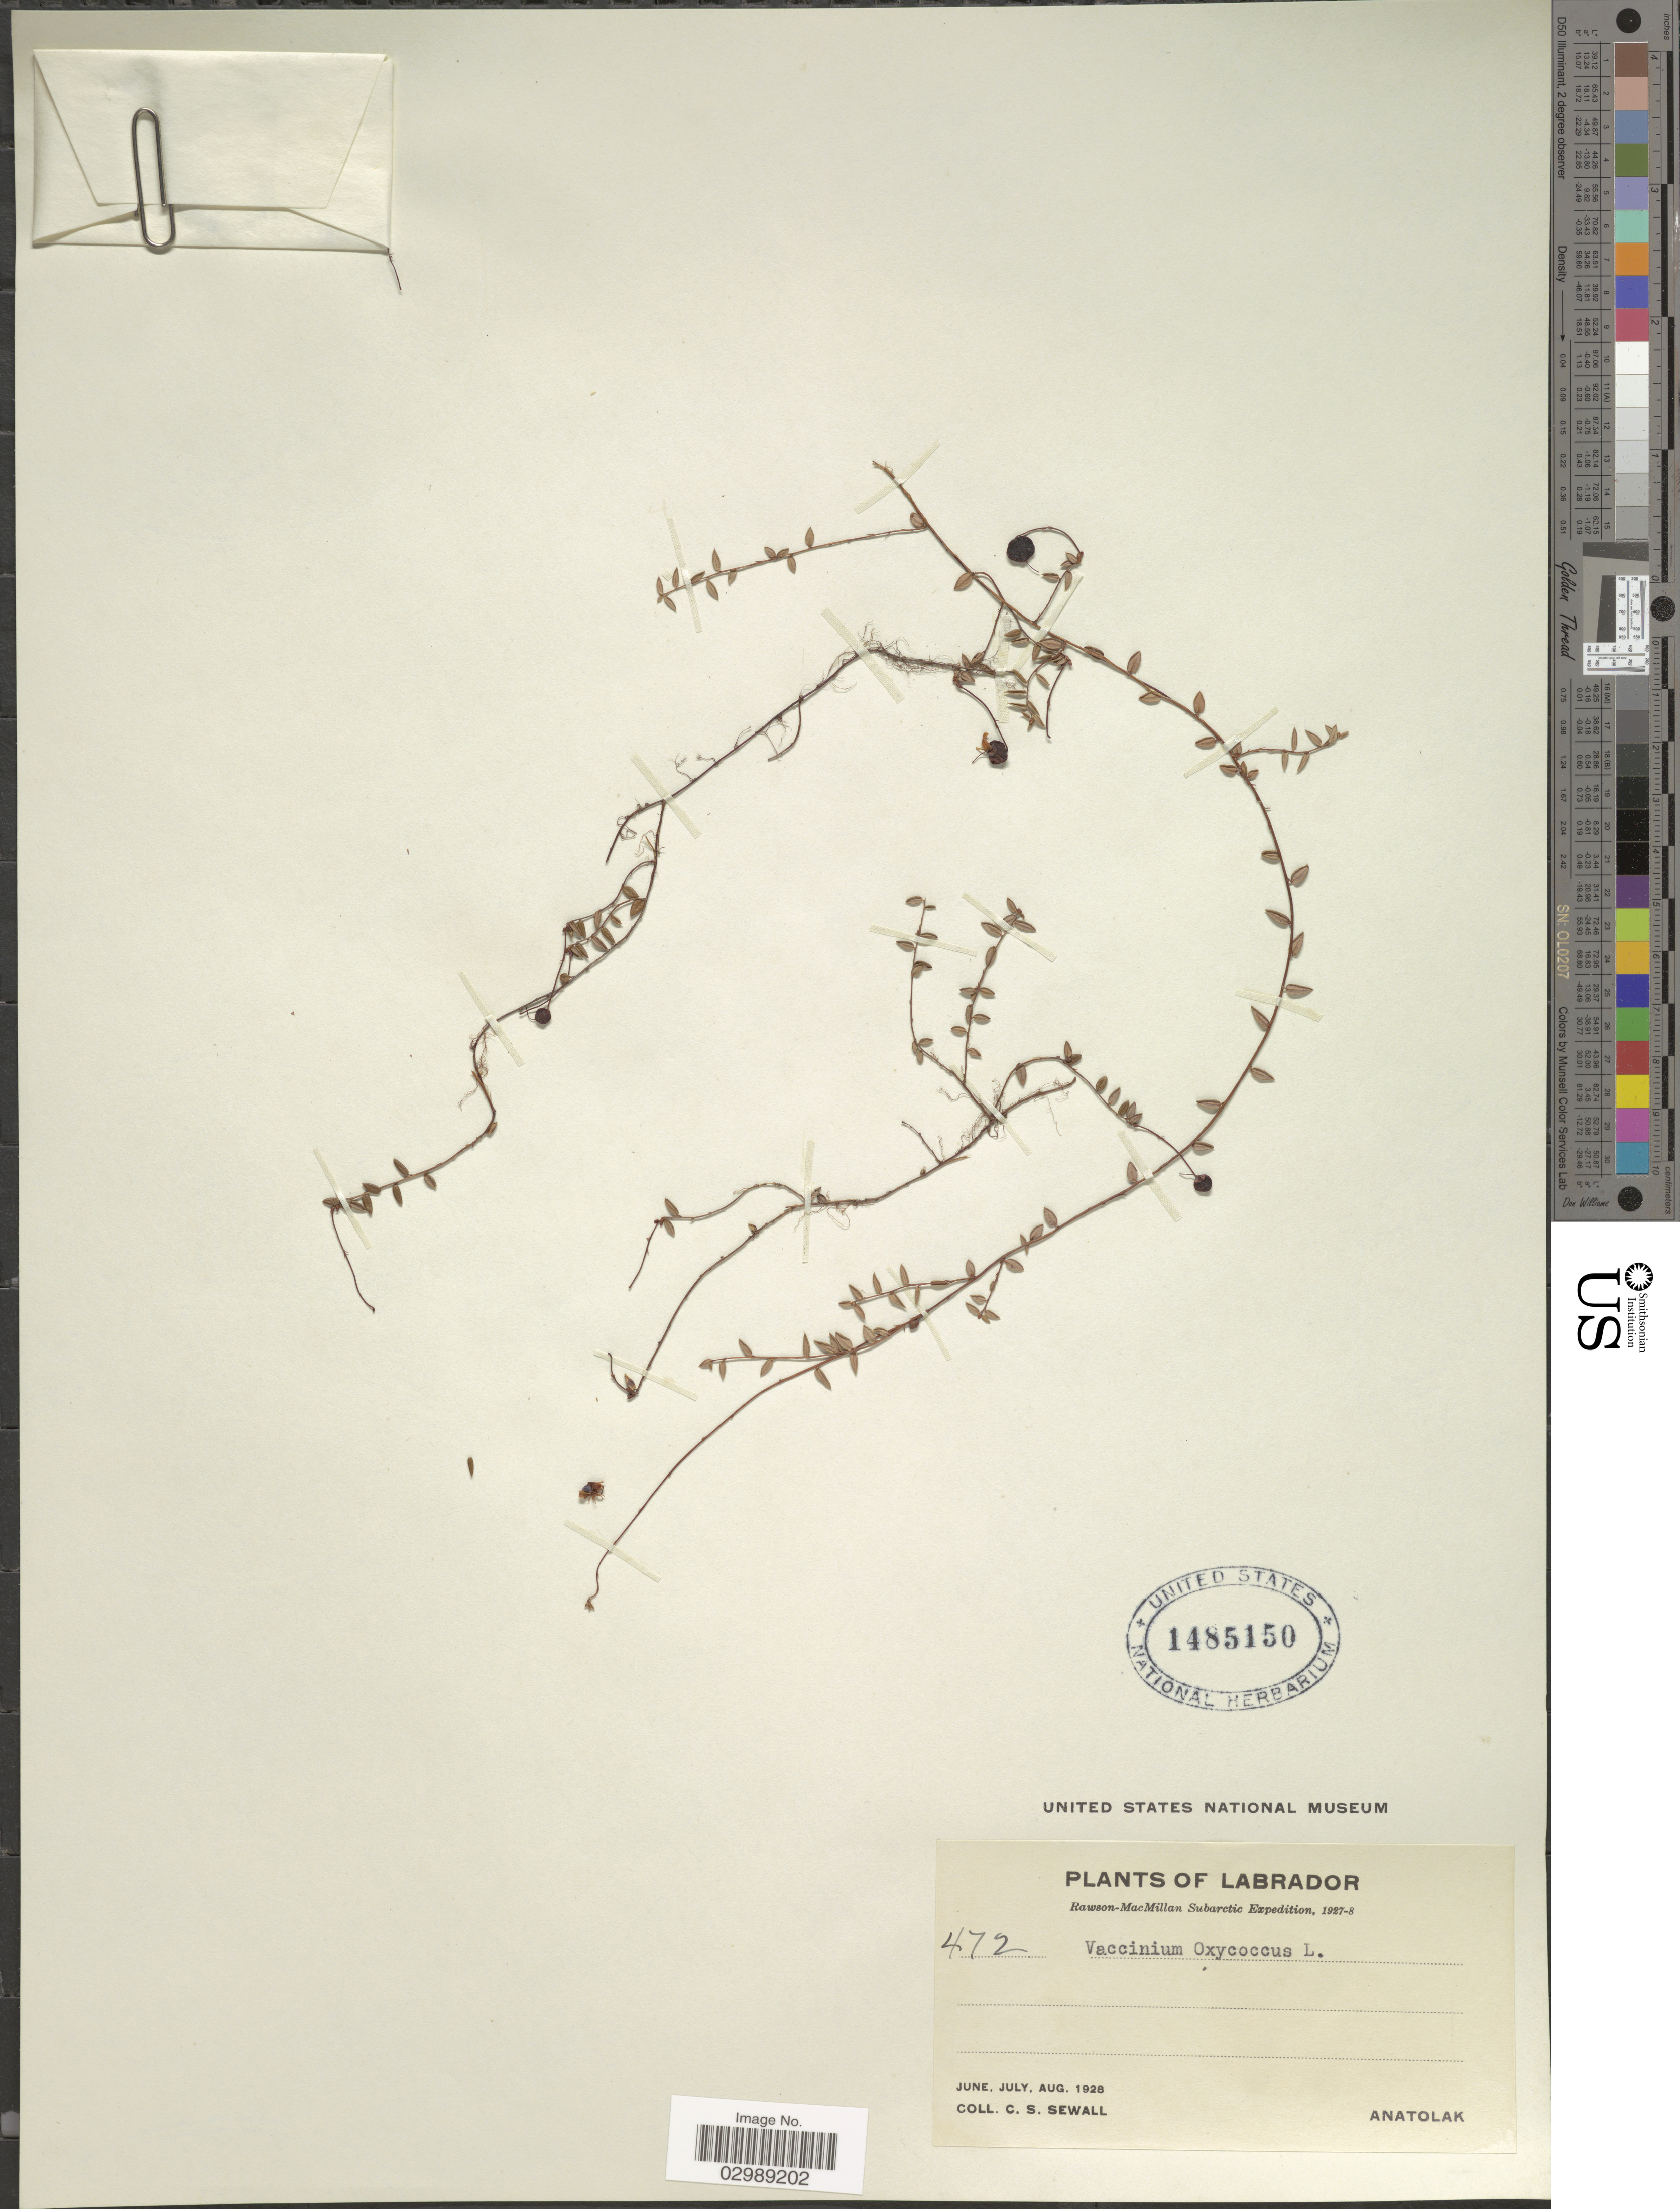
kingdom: Plantae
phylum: Tracheophyta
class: Magnoliopsida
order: Ericales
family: Ericaceae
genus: Vaccinium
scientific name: Vaccinium oxycoccos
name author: L.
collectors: C. Sewall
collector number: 472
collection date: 1927/1928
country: Canada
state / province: Newfoundland and Labrador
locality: Labrador. Anatolak.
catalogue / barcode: US 1485150